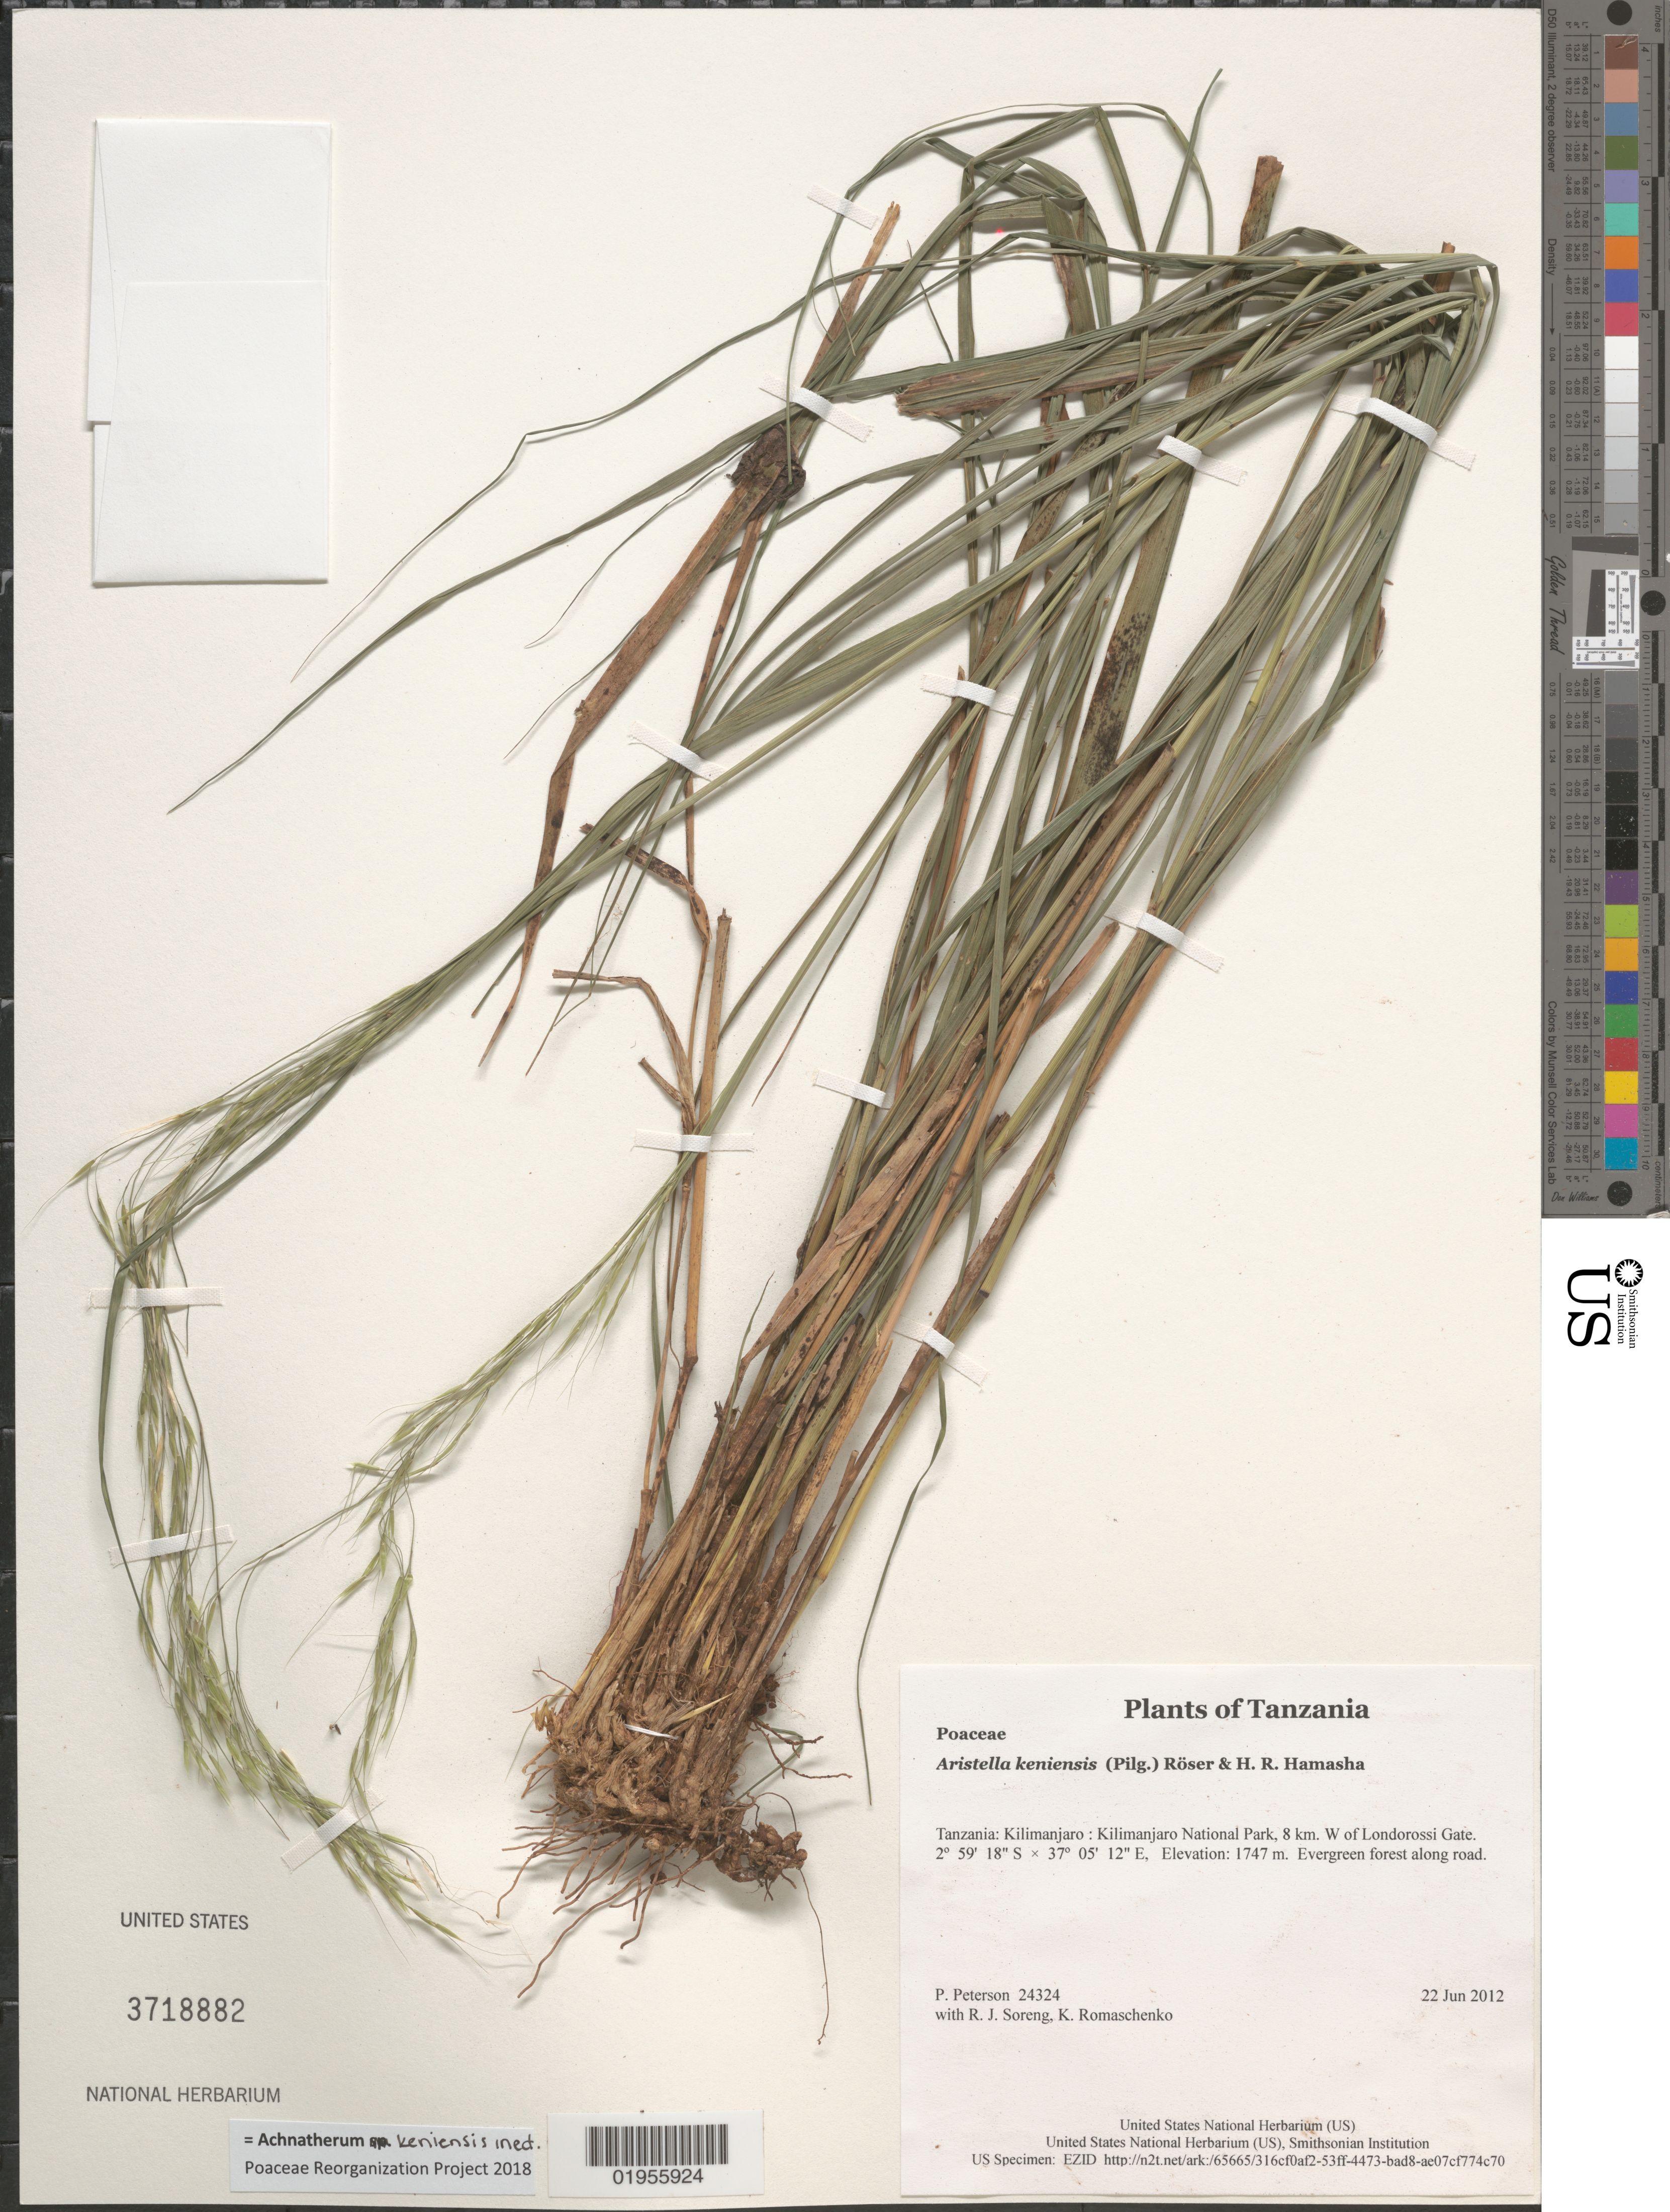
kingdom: Plantae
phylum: Tracheophyta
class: Liliopsida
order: Poales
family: Poaceae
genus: Achnatherum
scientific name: Achnatherum sp.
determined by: Poaceae Reorganization Project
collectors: P. M. Peterson, R. J. Soreng & K. Romaschenko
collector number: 24324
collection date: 2012-06-22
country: Tanzania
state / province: Kilimanjaro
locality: Kilimanjaro National Park, 8 km. W of Londorossi Gate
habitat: Evergreen forest along road.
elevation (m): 1747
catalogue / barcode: US 3718882